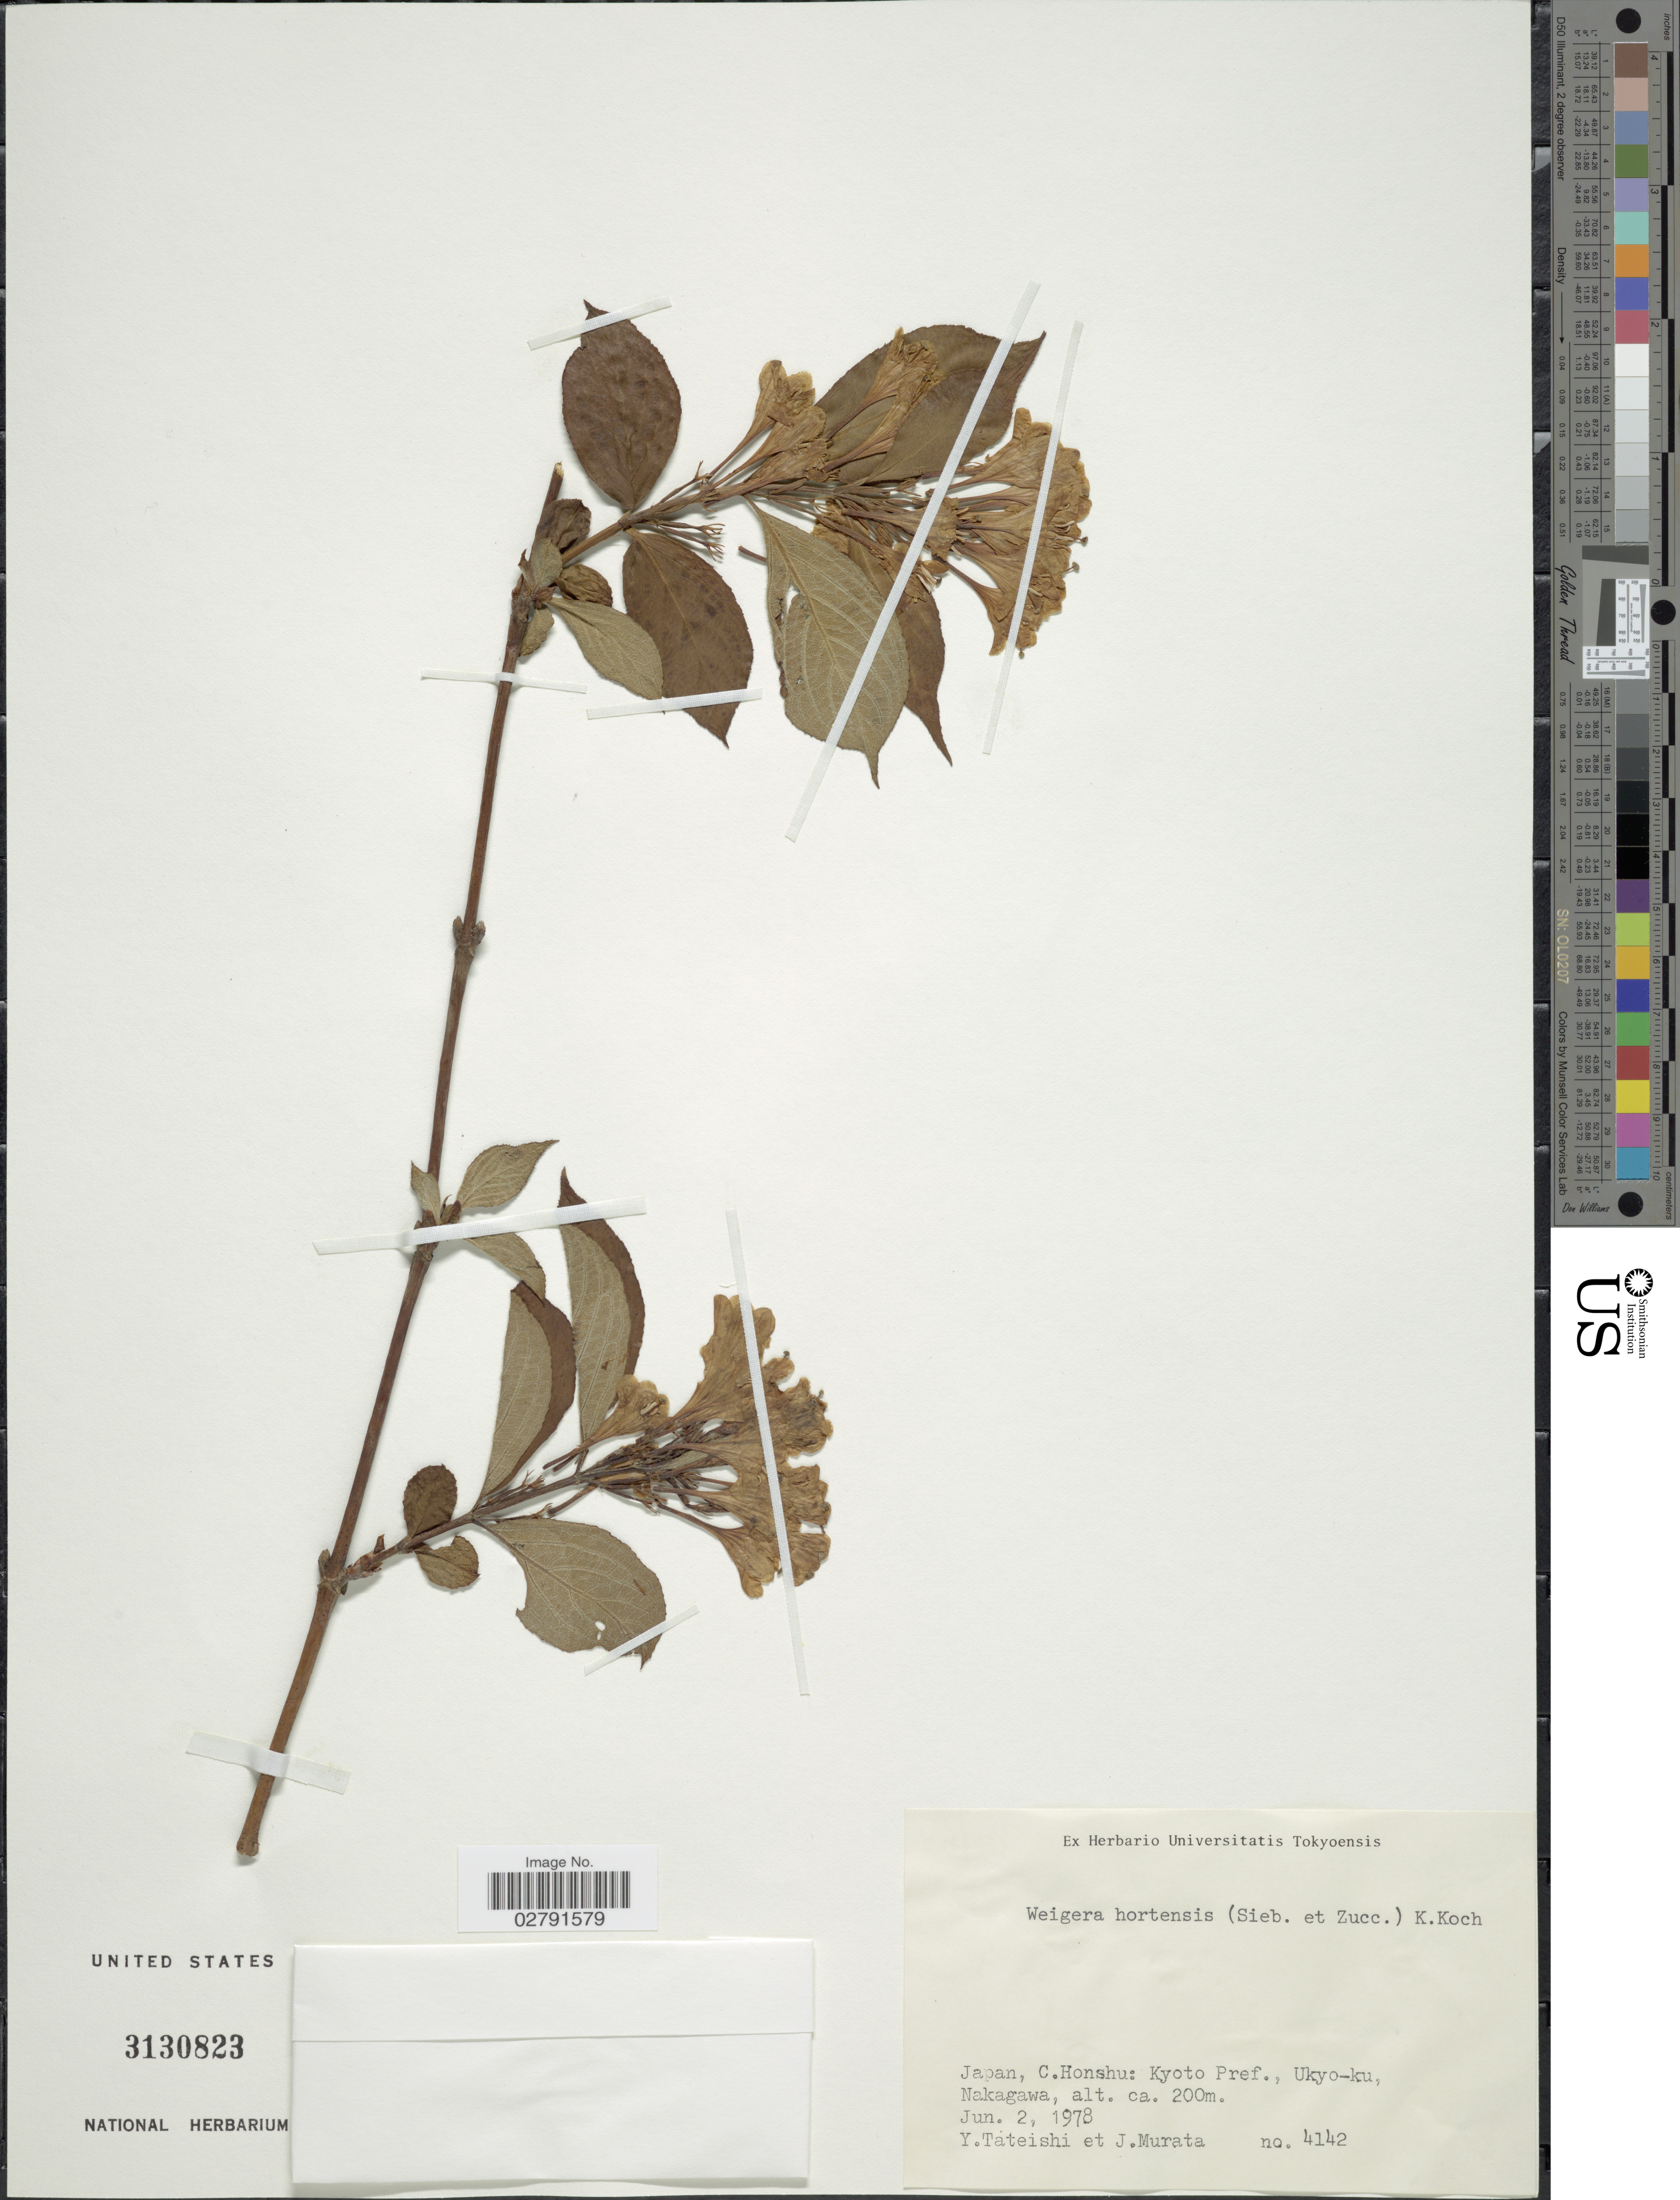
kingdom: Plantae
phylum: Tracheophyta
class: Magnoliopsida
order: Dipsacales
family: Caprifoliaceae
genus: Diervilla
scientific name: Diervilla hortensis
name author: Siebold & Zucc.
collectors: Y. Tateishi & J. Murata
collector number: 4142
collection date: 1978-06-02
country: Japan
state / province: Kyoto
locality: C. Honshu: Kyoto Pref., Ukyo-ku, Nakagawa.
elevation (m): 200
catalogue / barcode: US 3130823